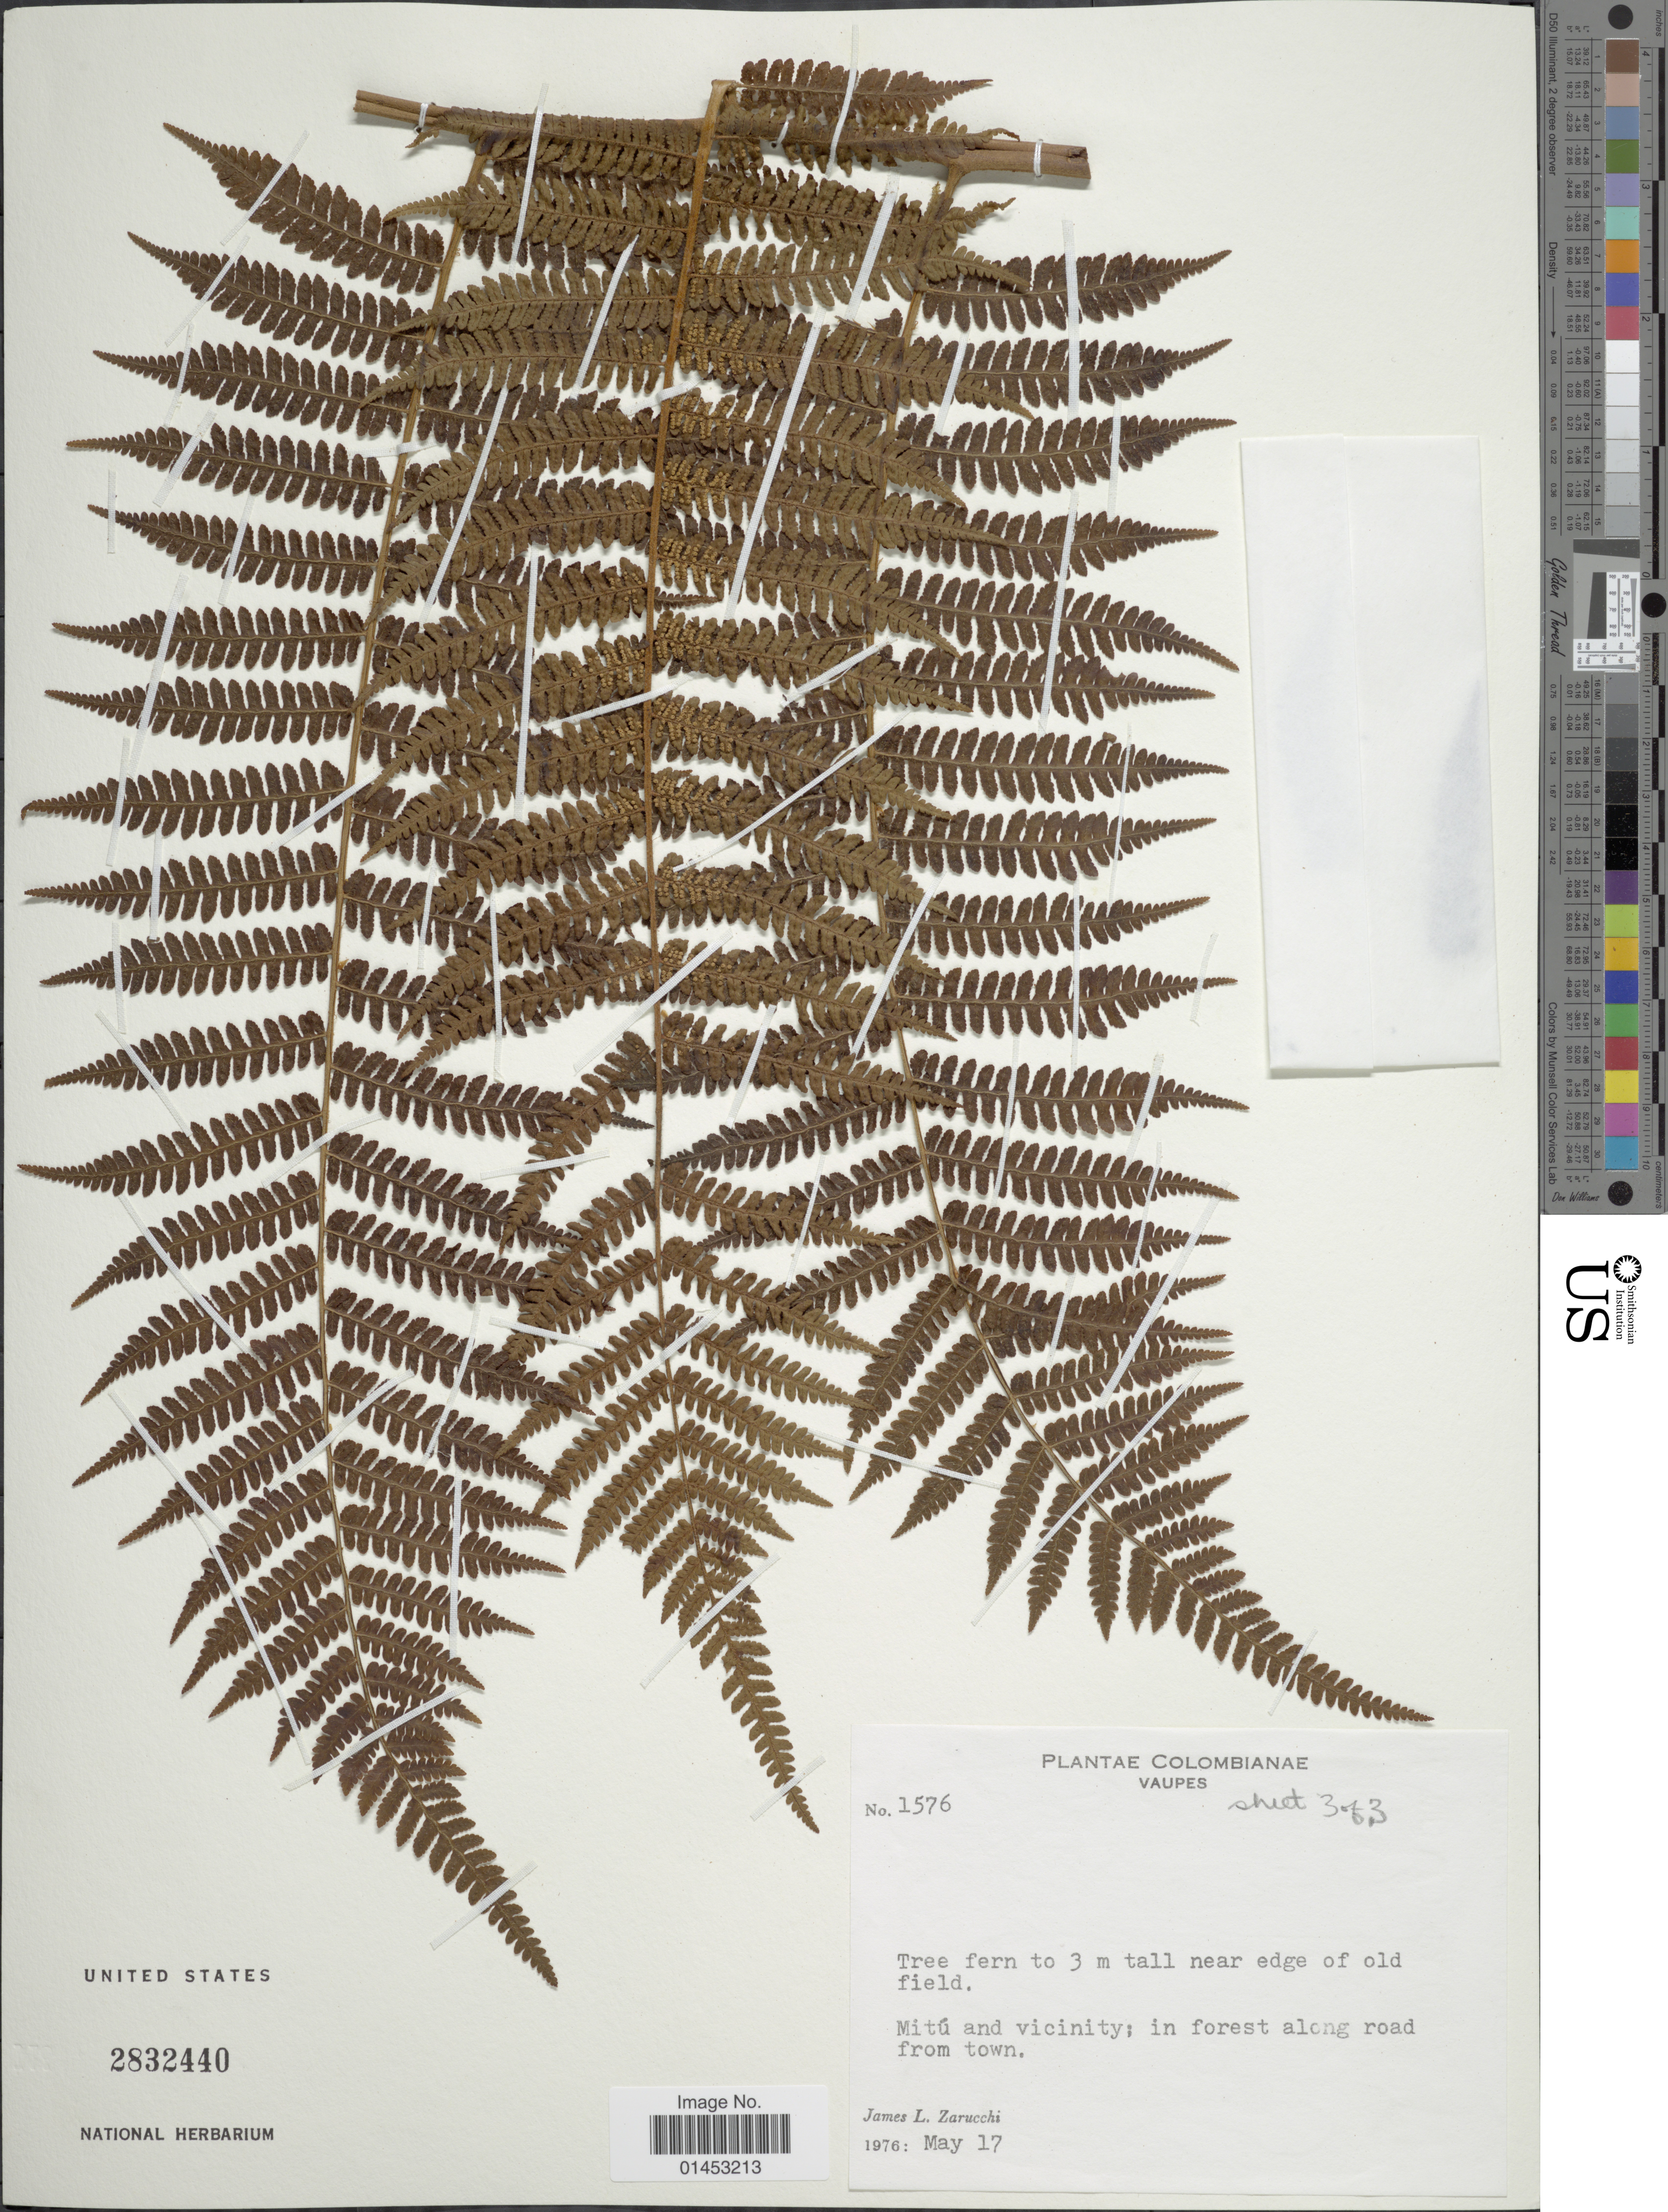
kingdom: Plantae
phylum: Tracheophyta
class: Polypodiopsida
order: Cyatheales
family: Cyatheaceae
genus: Cyathea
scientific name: Cyathea sp.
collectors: J. L. Zarucchi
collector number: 1576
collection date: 1976-05-17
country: Colombia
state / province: Vaupés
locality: Mitú and vicinity; in forest along road from town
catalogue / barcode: US 2832440